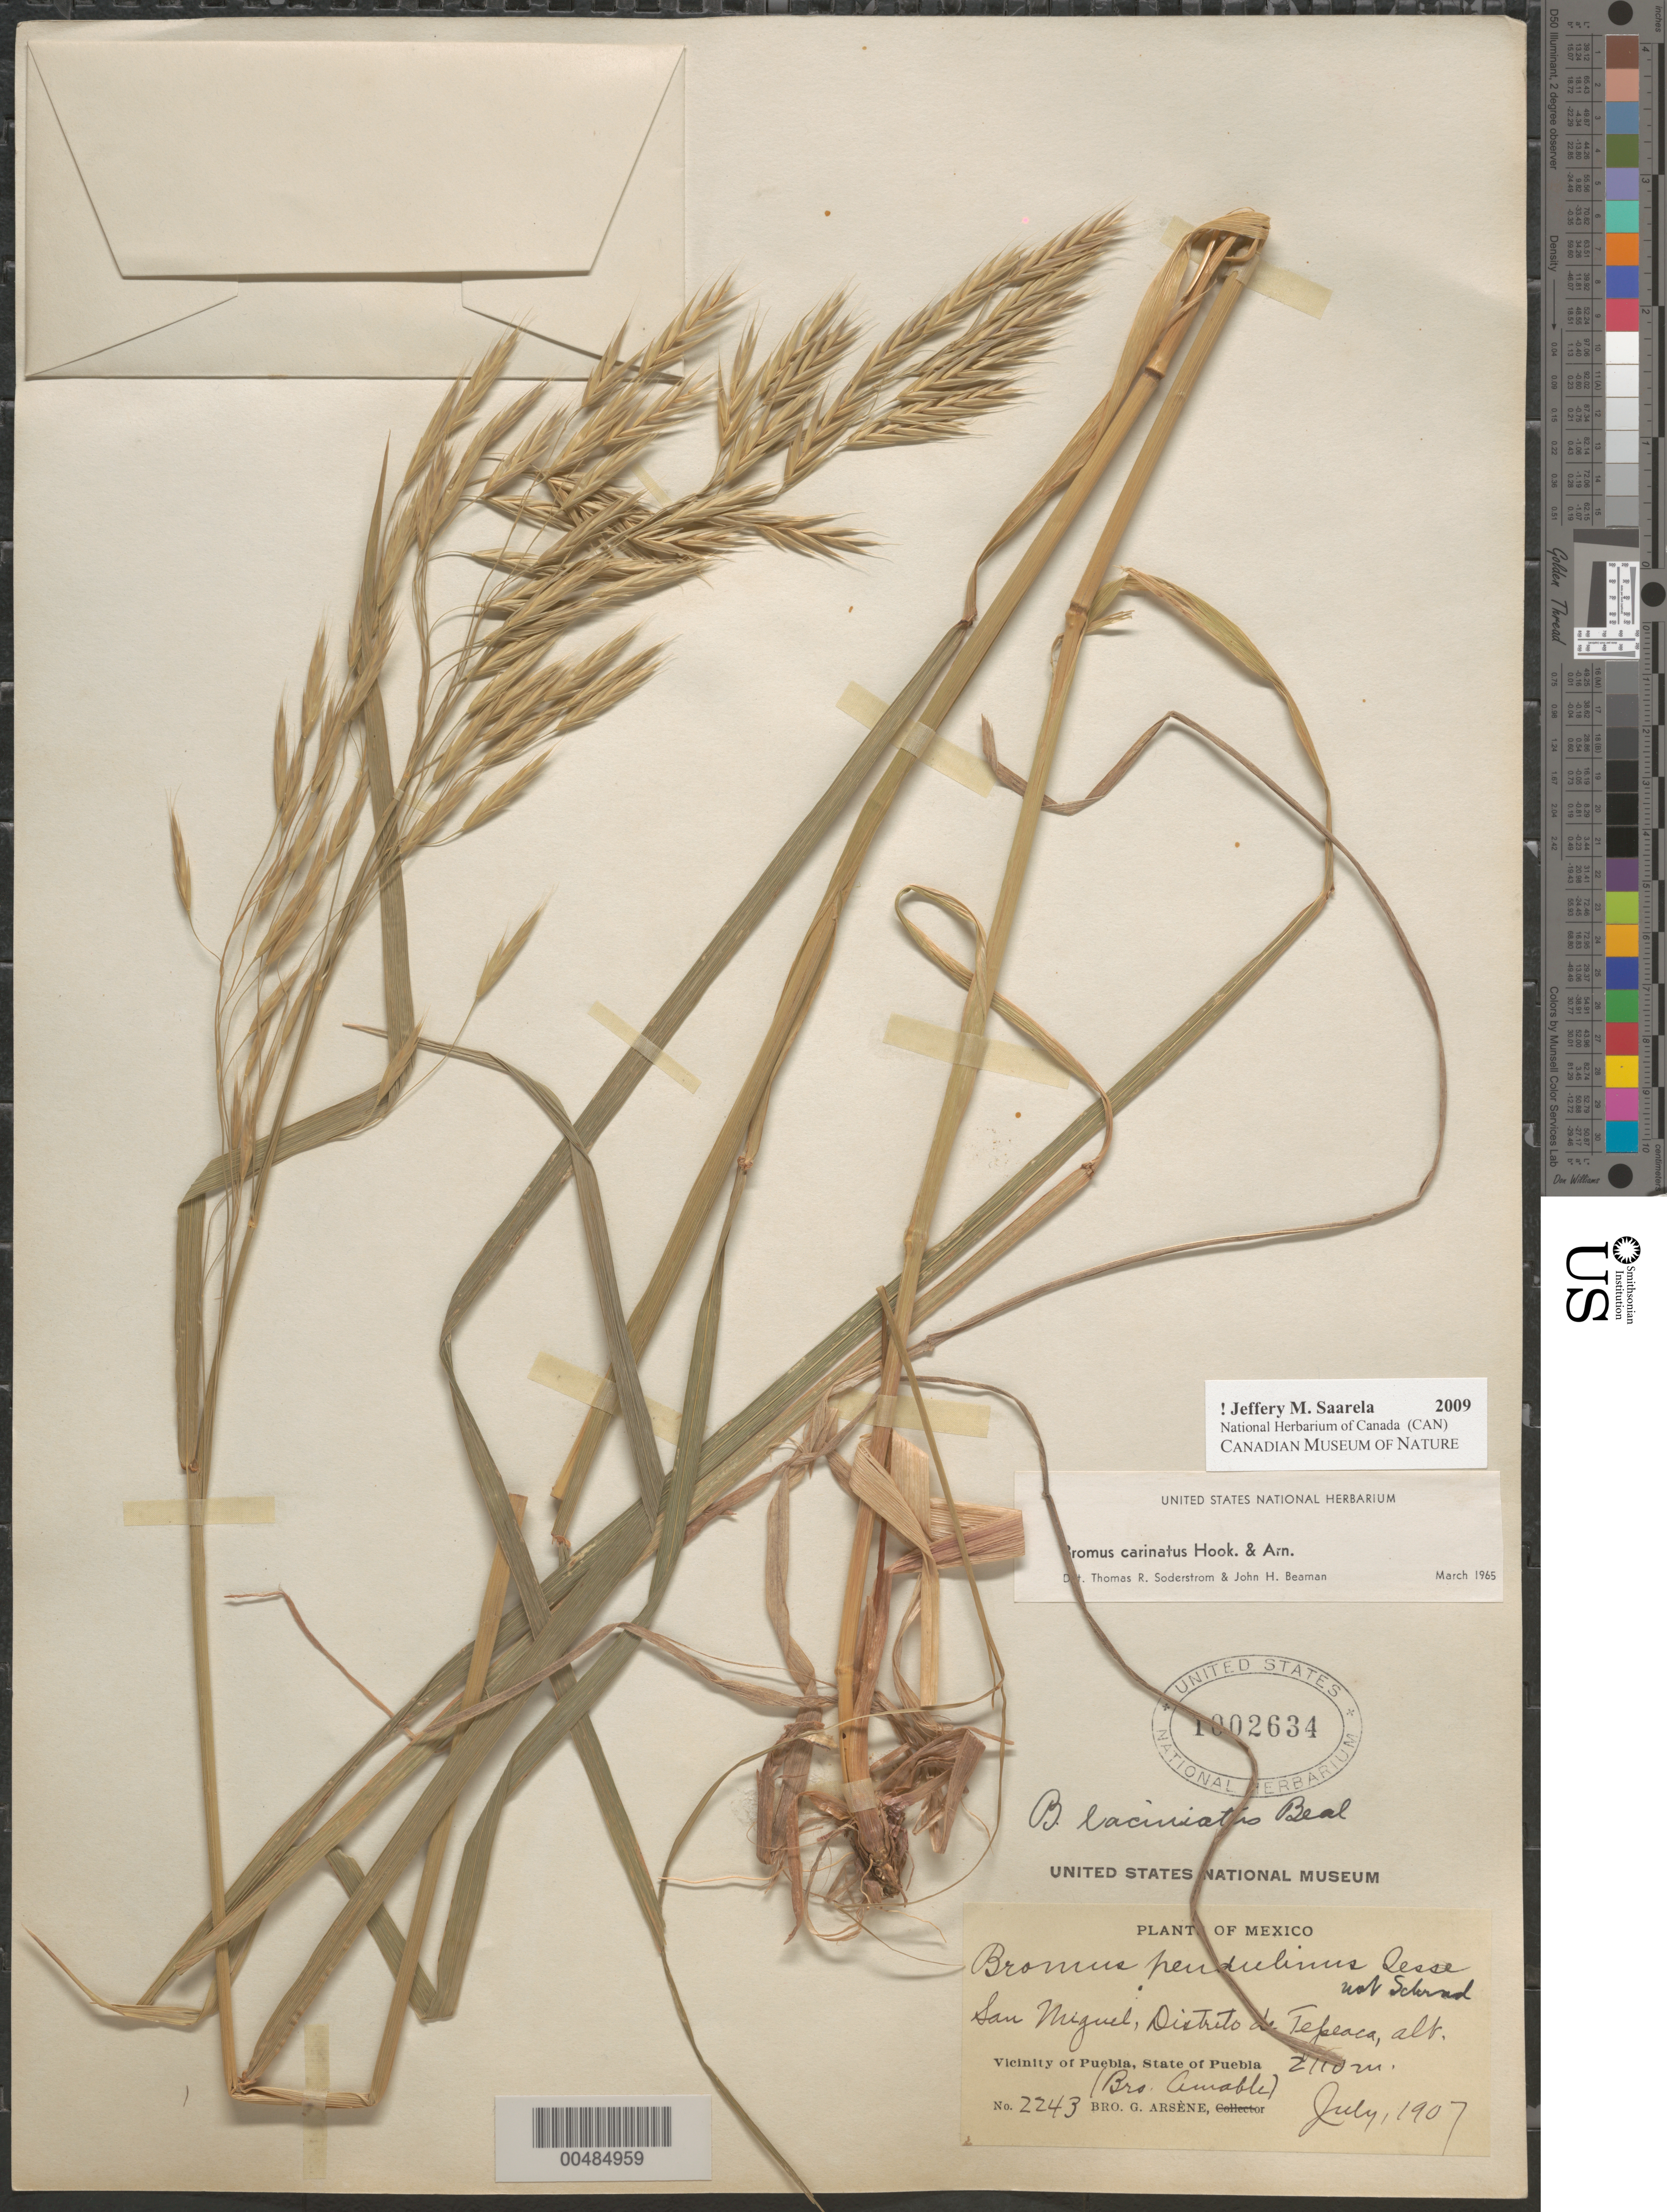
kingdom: Plantae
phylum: Tracheophyta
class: Liliopsida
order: Poales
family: Poaceae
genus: Bromus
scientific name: Bromus carinatus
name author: Hook. & Arn.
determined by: Soderstrom, T. R.; Beaman, J. H.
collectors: B. Amable & Bro. G. Arsène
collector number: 2243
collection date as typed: Jul 1907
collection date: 1907-07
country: Mexico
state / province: Puebla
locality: San Miguel, Distrito de Tepeaca, vicinity of Puebla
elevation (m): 2110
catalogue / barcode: US 1002634